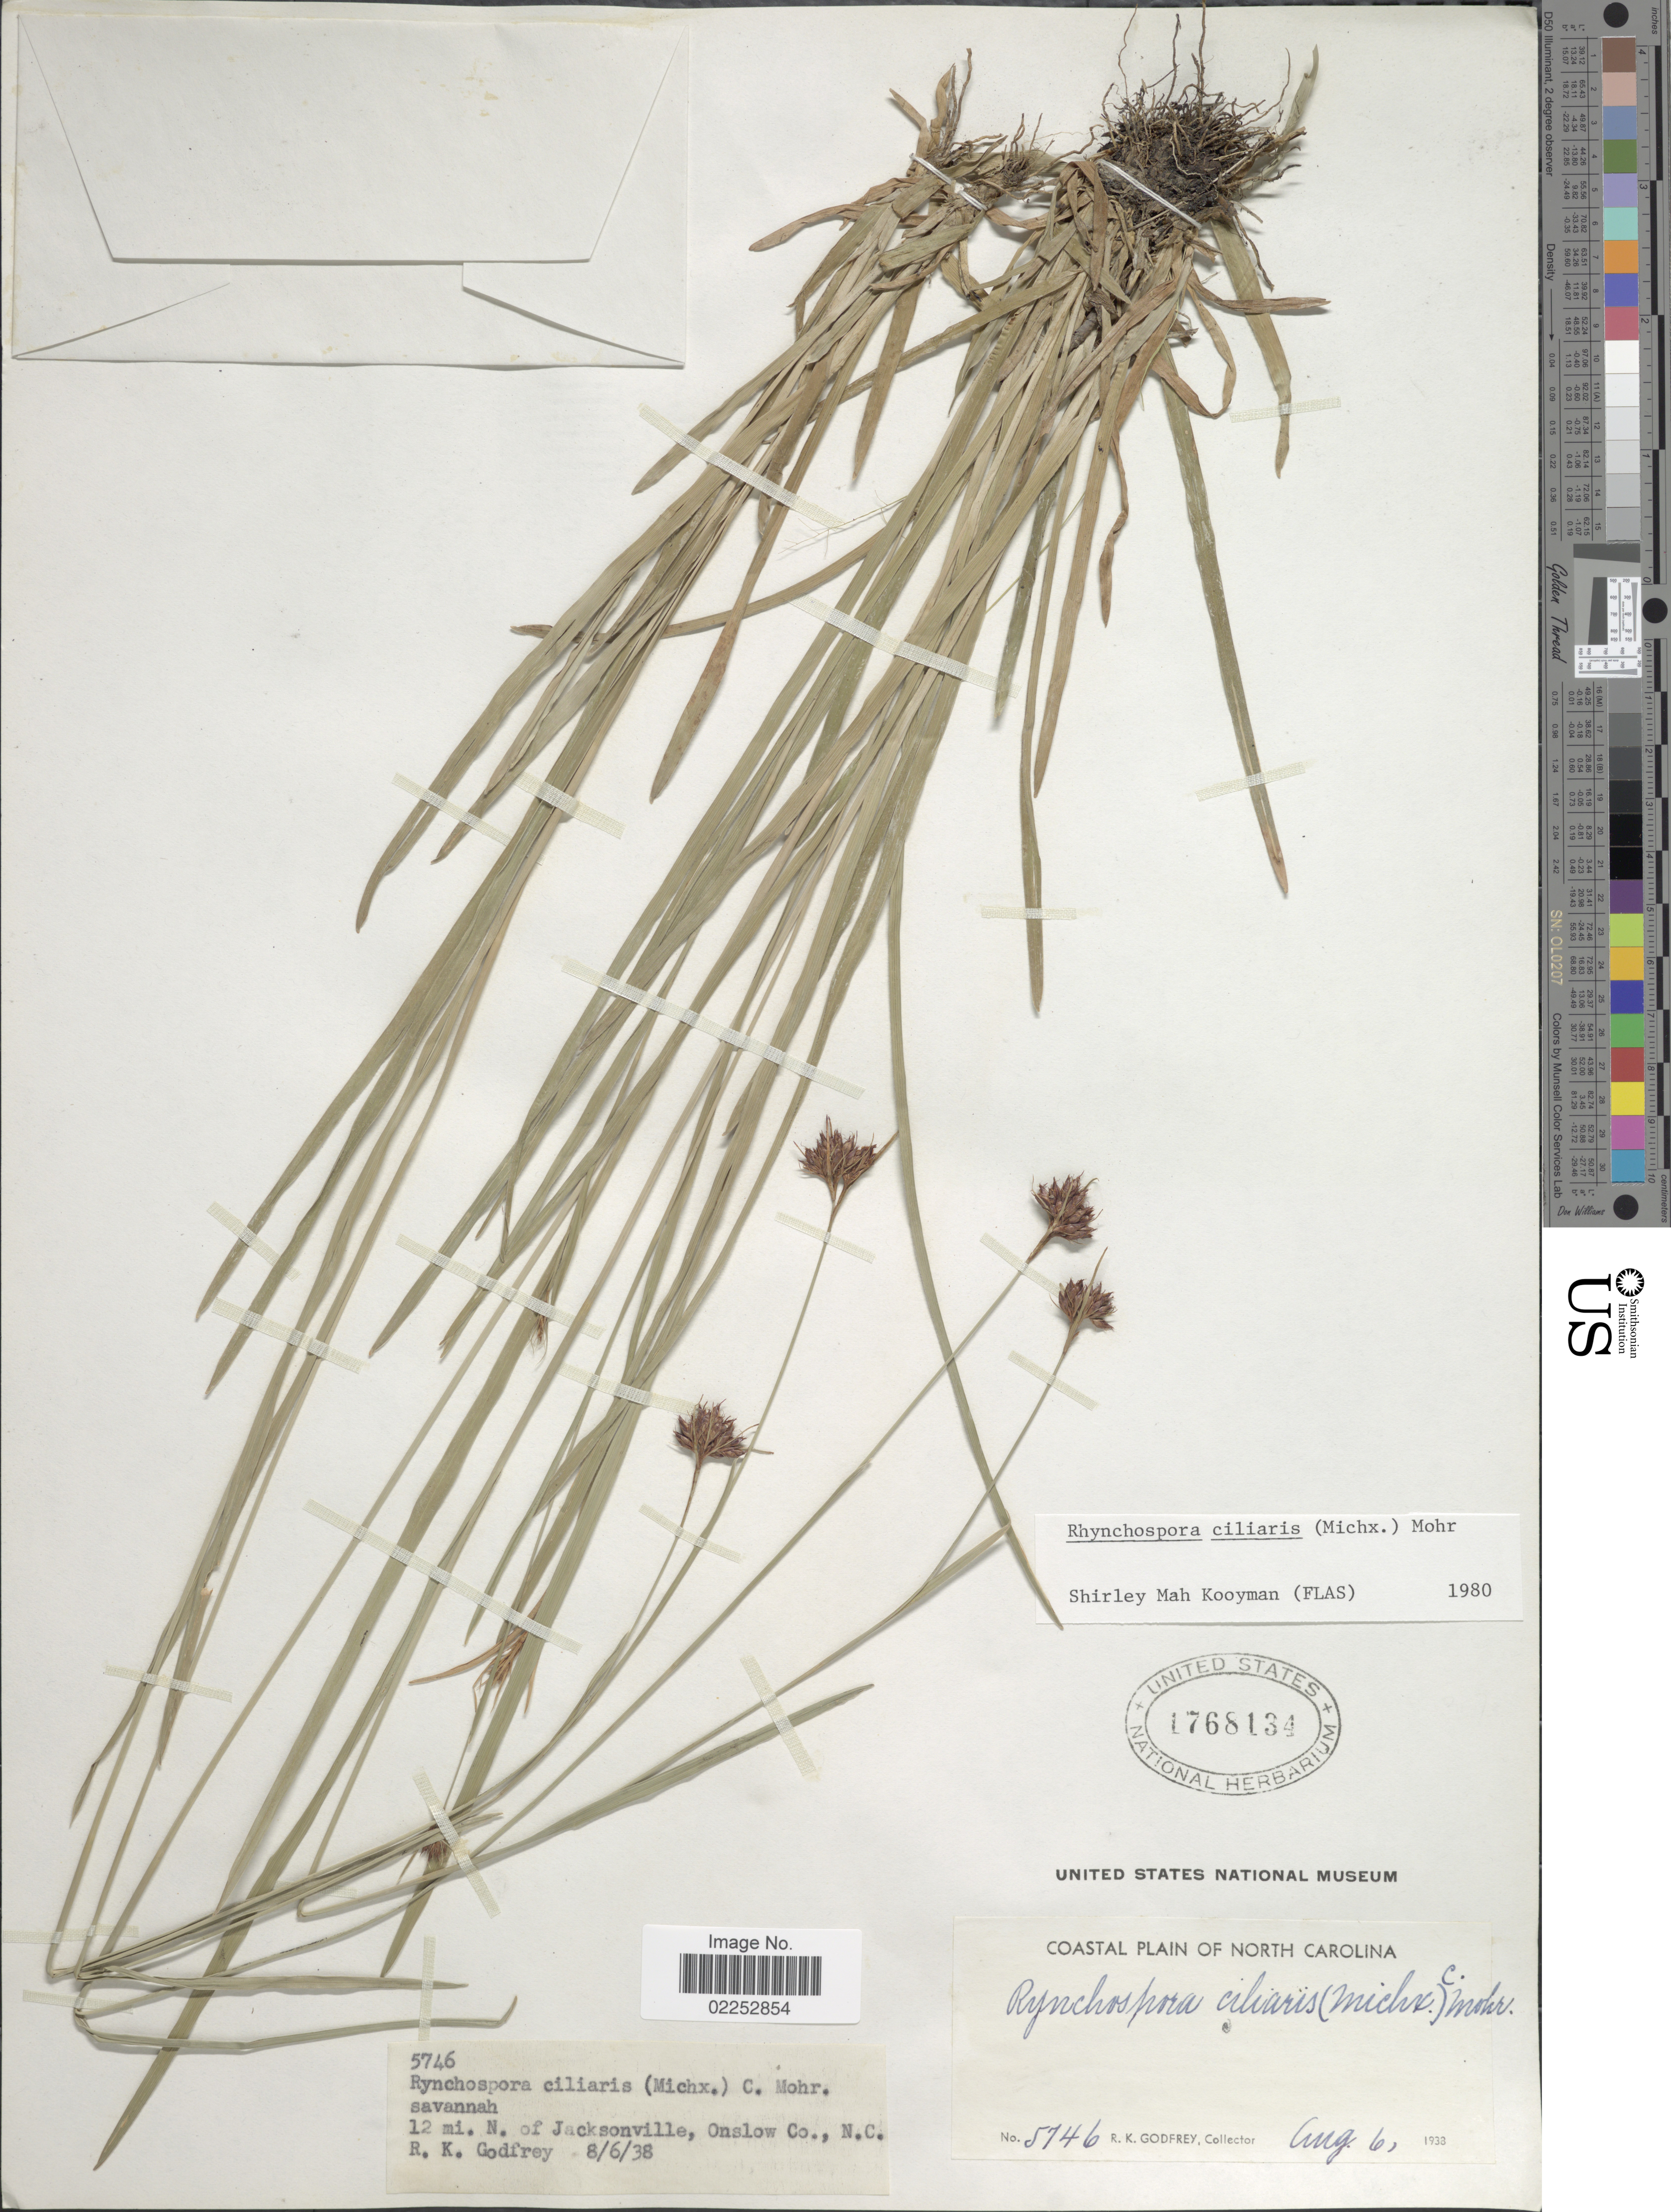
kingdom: Plantae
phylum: Tracheophyta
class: Liliopsida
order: Poales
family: Cyperaceae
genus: Rhynchospora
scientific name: Rhynchospora ciliaris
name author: (Michx.) C. Mohr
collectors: R. K. Godfrey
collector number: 5746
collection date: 1938-08-06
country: United States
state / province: North Carolina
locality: Coastal Plain. 12 mi. N. of Jacksonville, Onslow Co.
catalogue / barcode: US 1768134